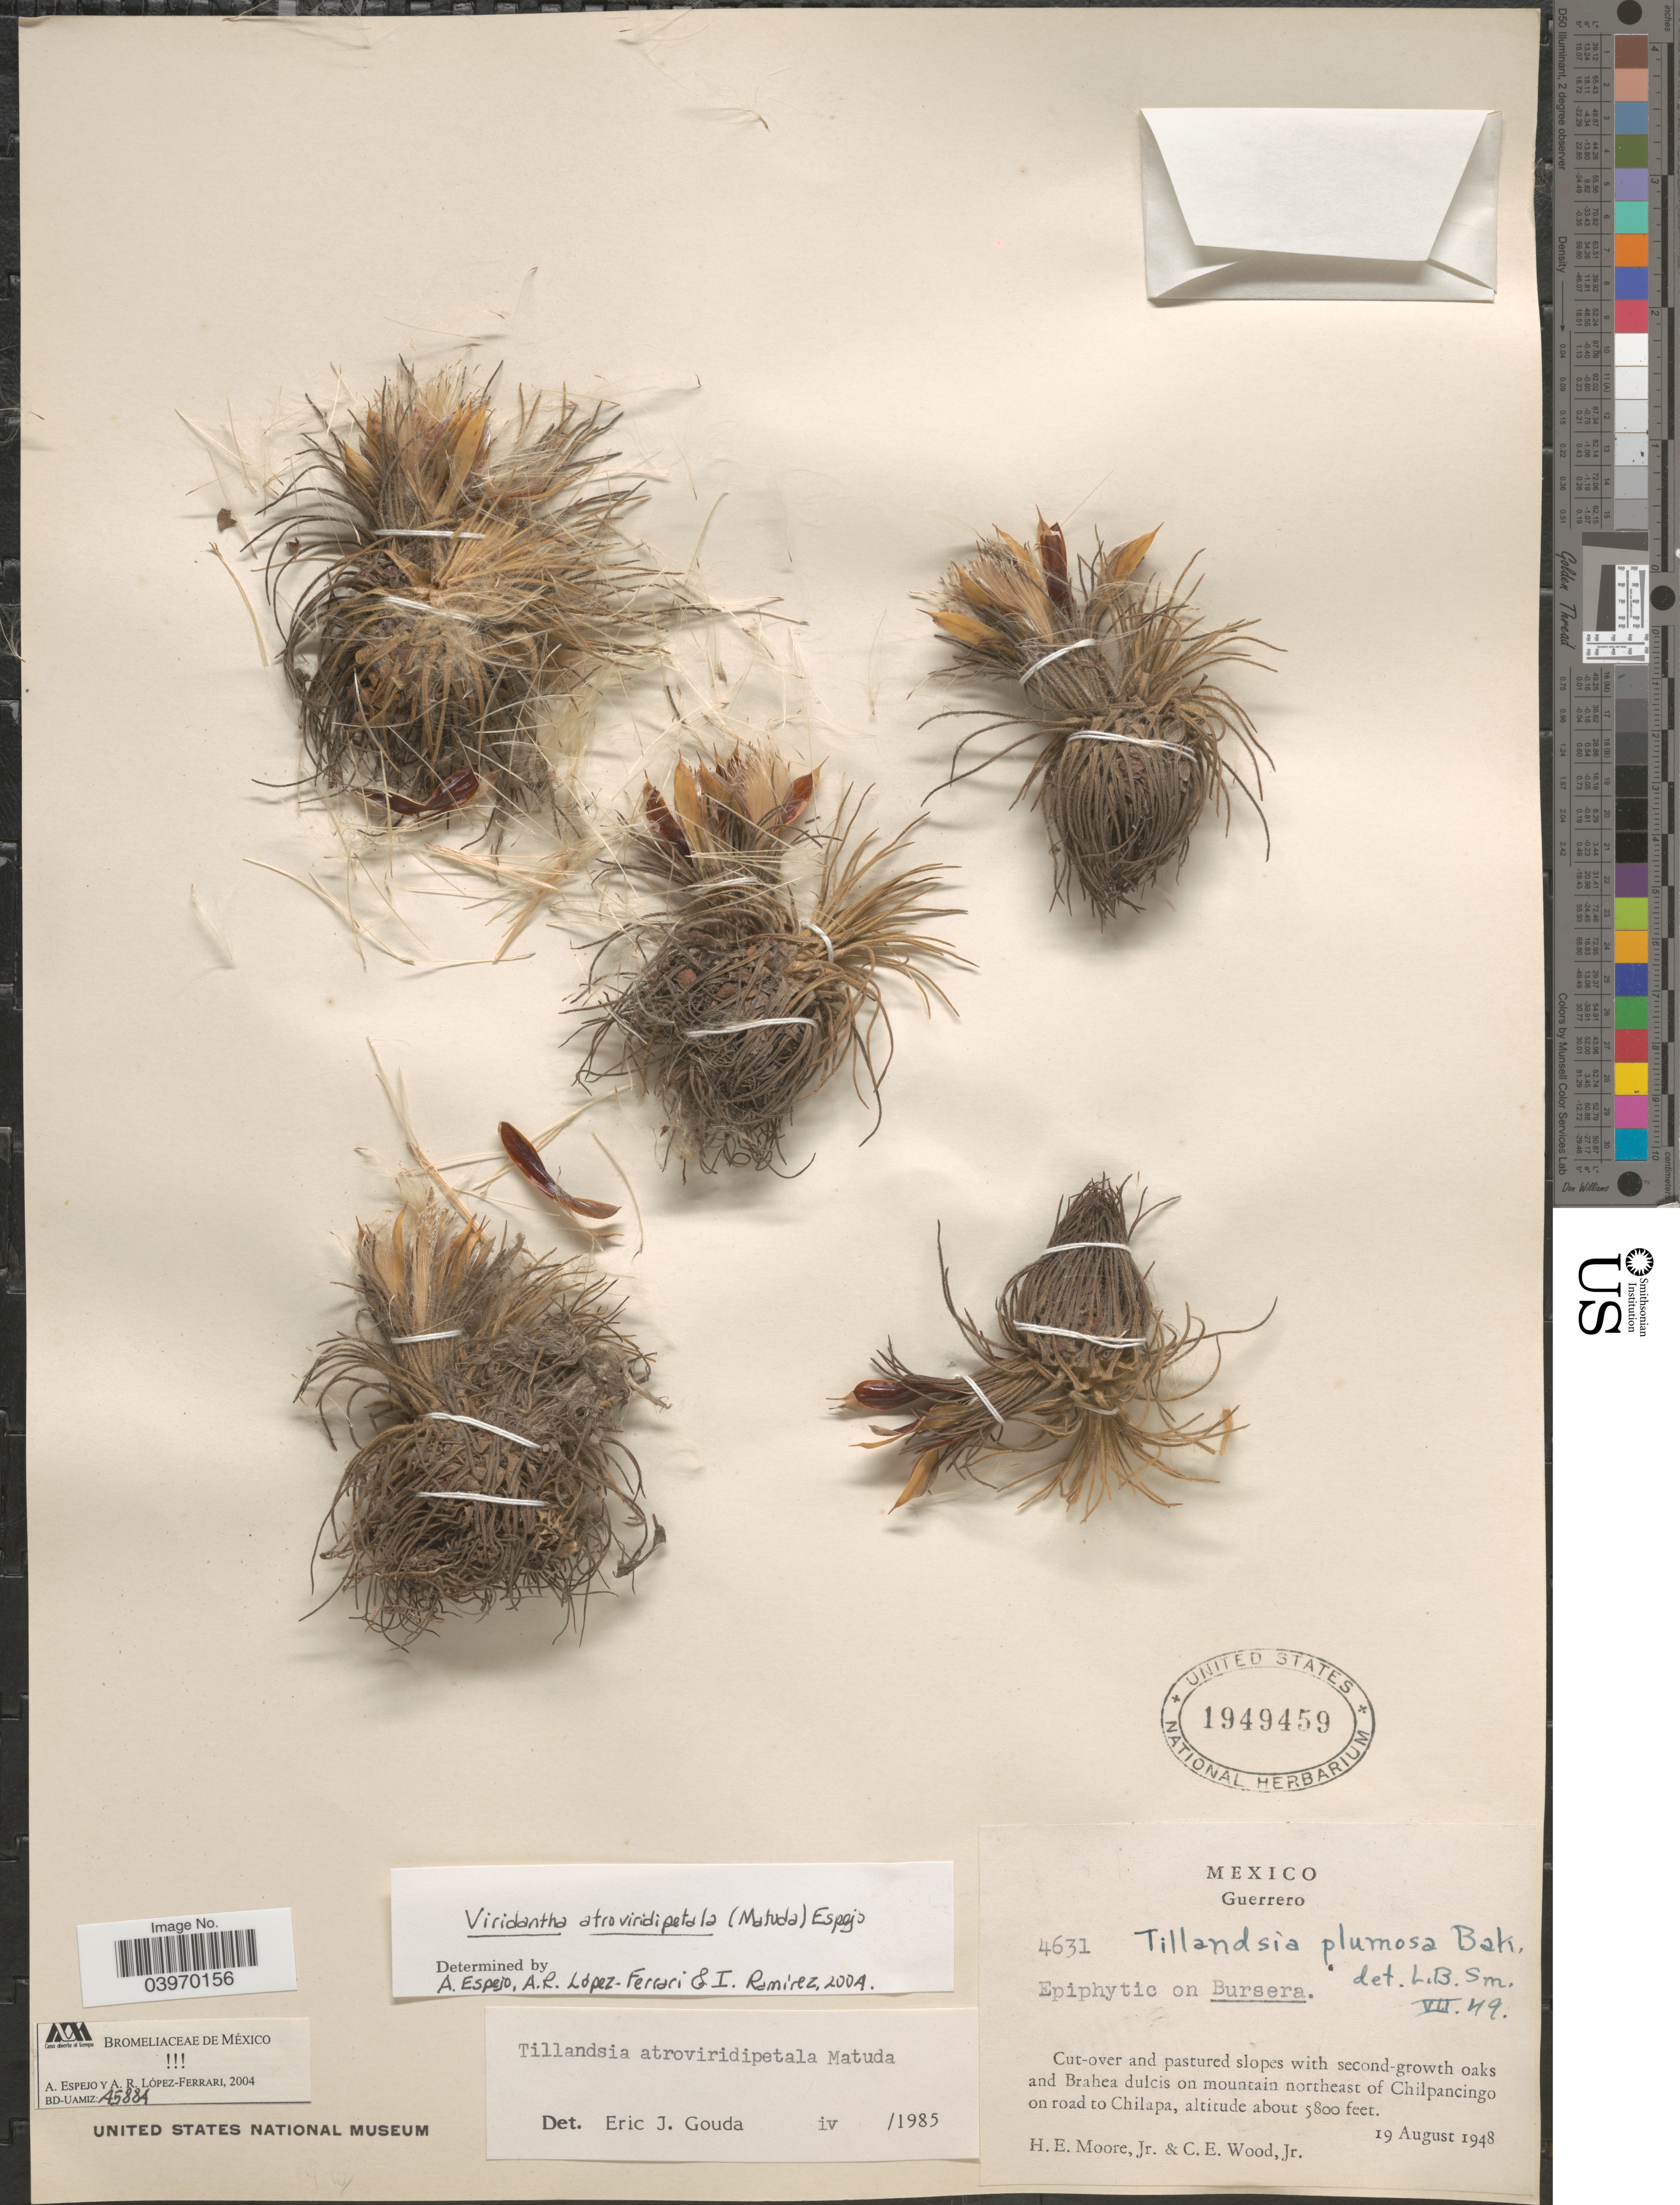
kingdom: Plantae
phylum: Tracheophyta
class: Liliopsida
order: Poales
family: Bromeliaceae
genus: Tillandsia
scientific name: Tillandsia plumosa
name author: Baker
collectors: H. Moore & C. Wood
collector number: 4631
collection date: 1948-08-19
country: Mexico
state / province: Guerrero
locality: On mountain northeast of Chilpancingo on road to Chilapa.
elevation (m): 1768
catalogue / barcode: US 1949459